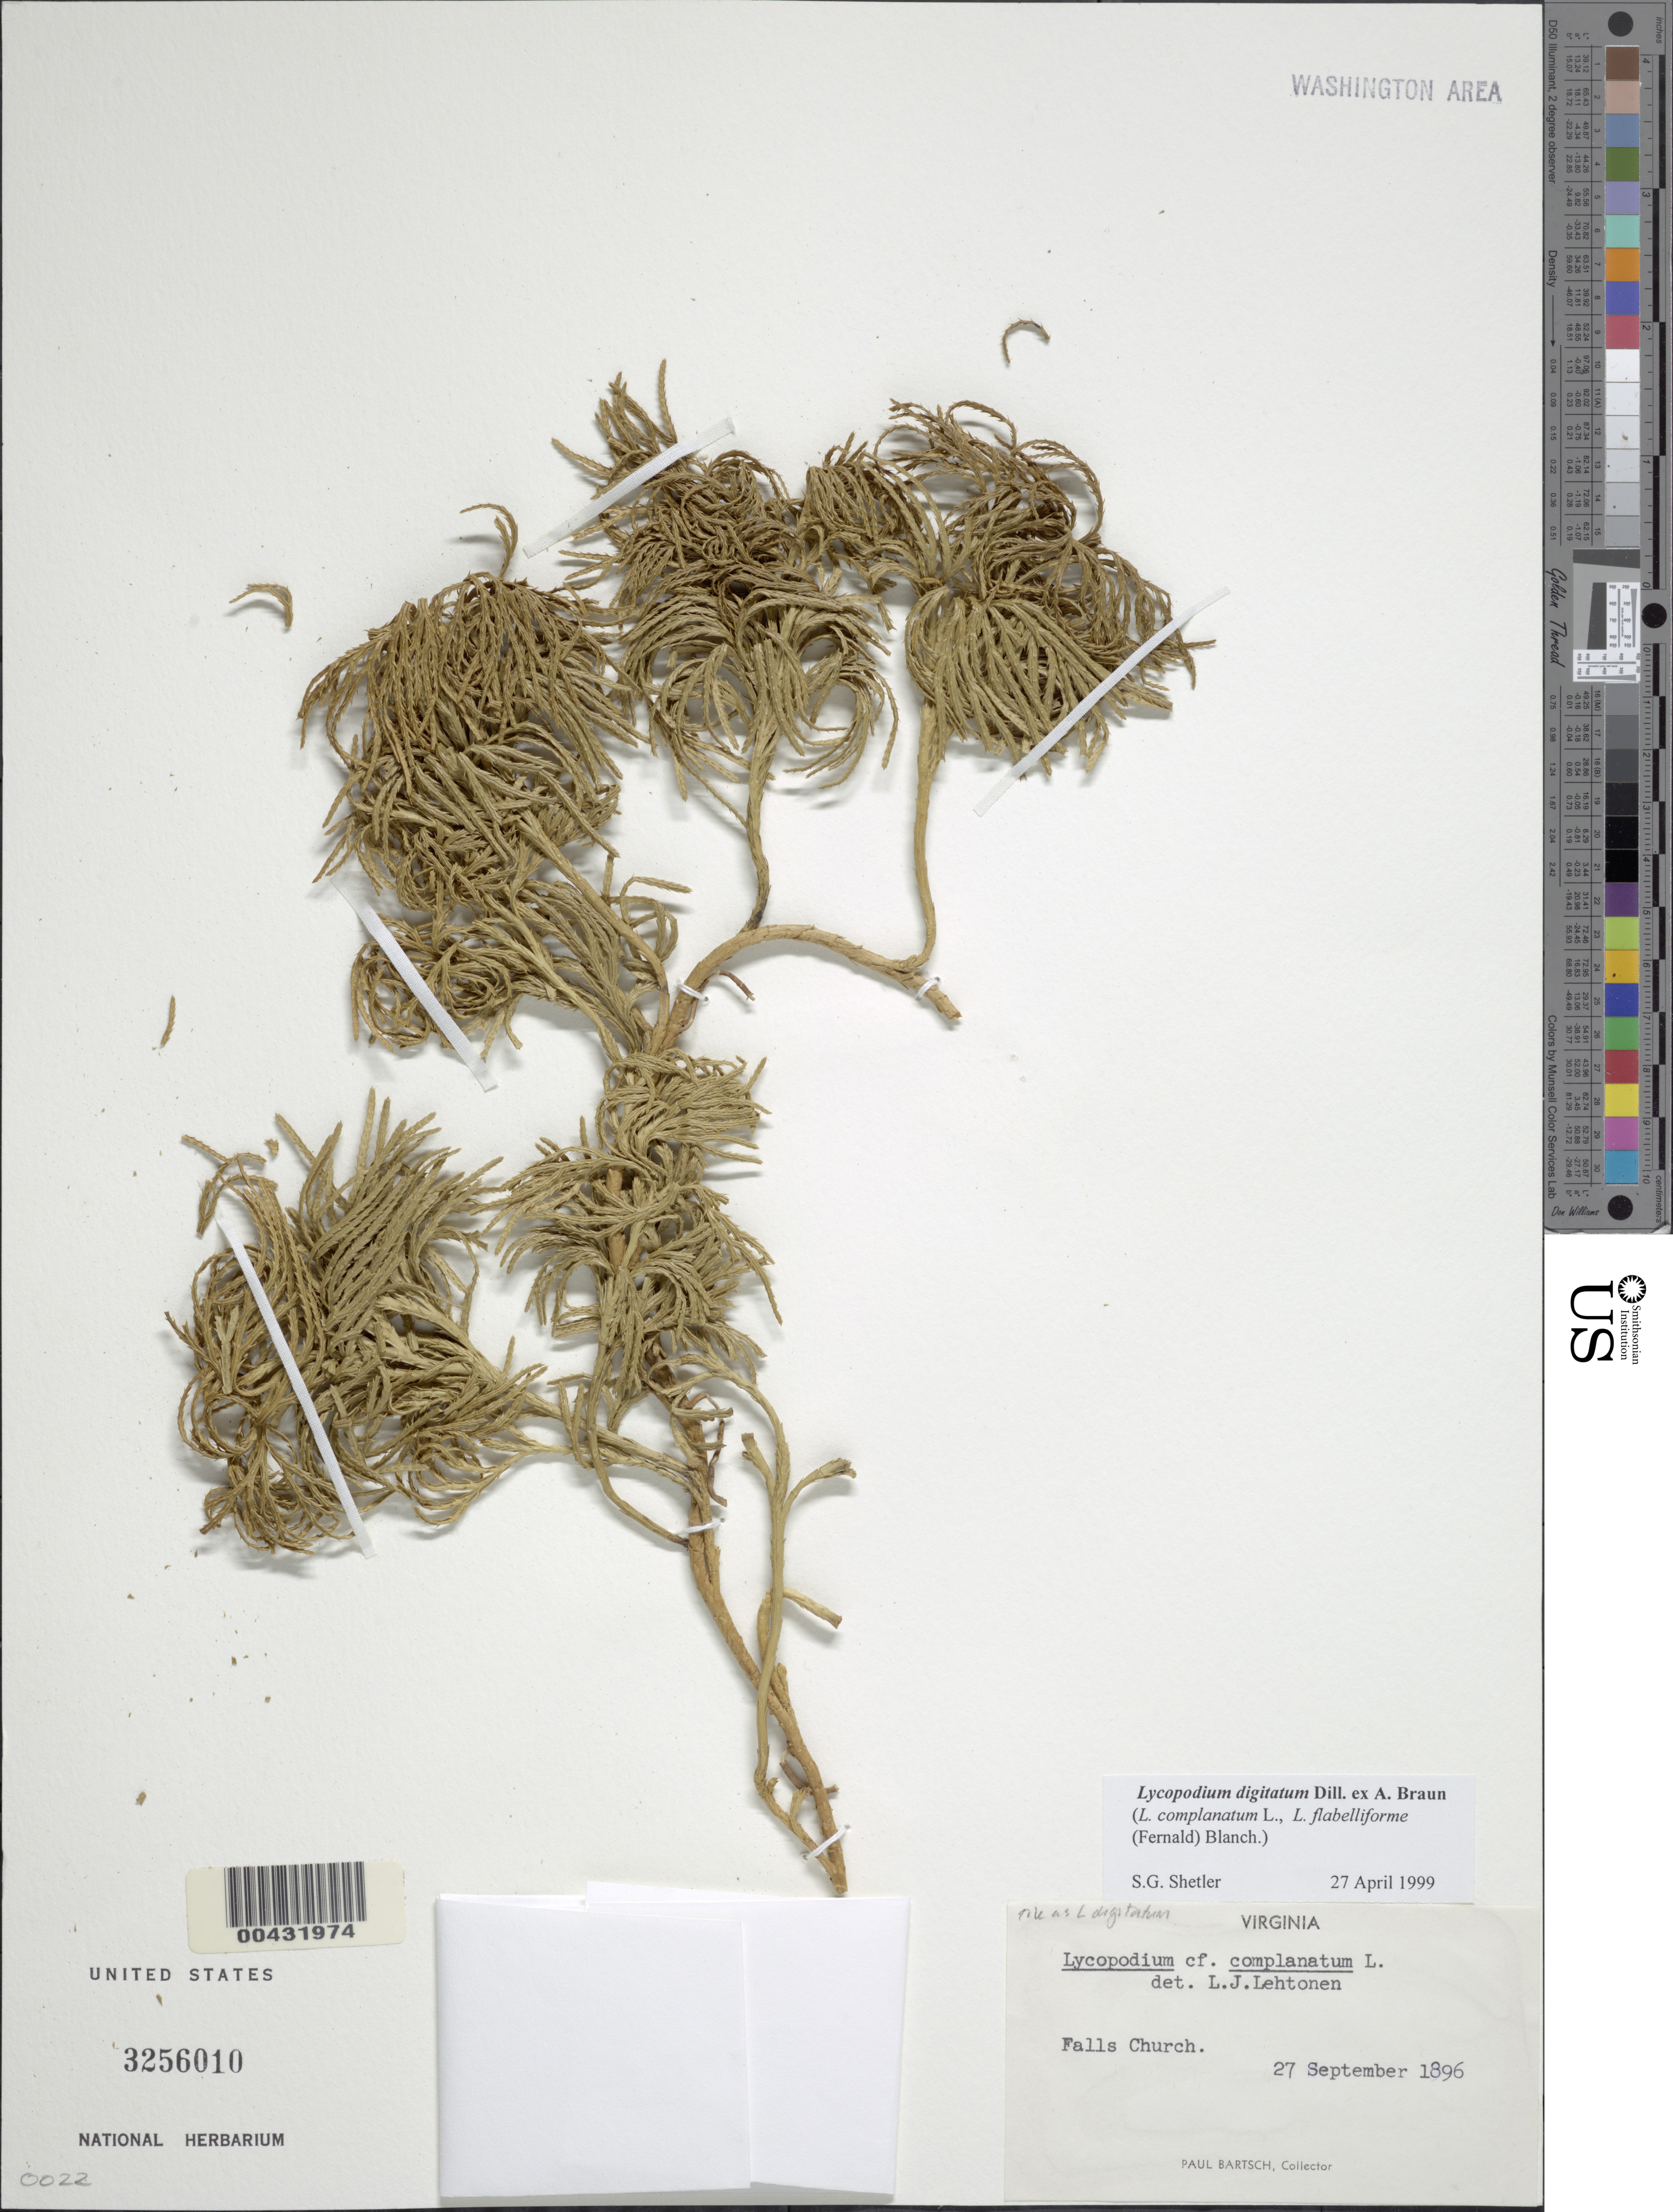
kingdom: Plantae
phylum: Tracheophyta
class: Lycopodiopsida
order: Lycopodiales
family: Lycopodiaceae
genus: Diphasiastrum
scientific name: Diphasiastrum digitatum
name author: (Dill. ex A. Braun) Holub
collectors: P. Bartsch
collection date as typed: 27 Sep 1896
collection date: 1896-09-27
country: United States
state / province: Virginia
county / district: City of Falls Church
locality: Falls Church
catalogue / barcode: US 3256010